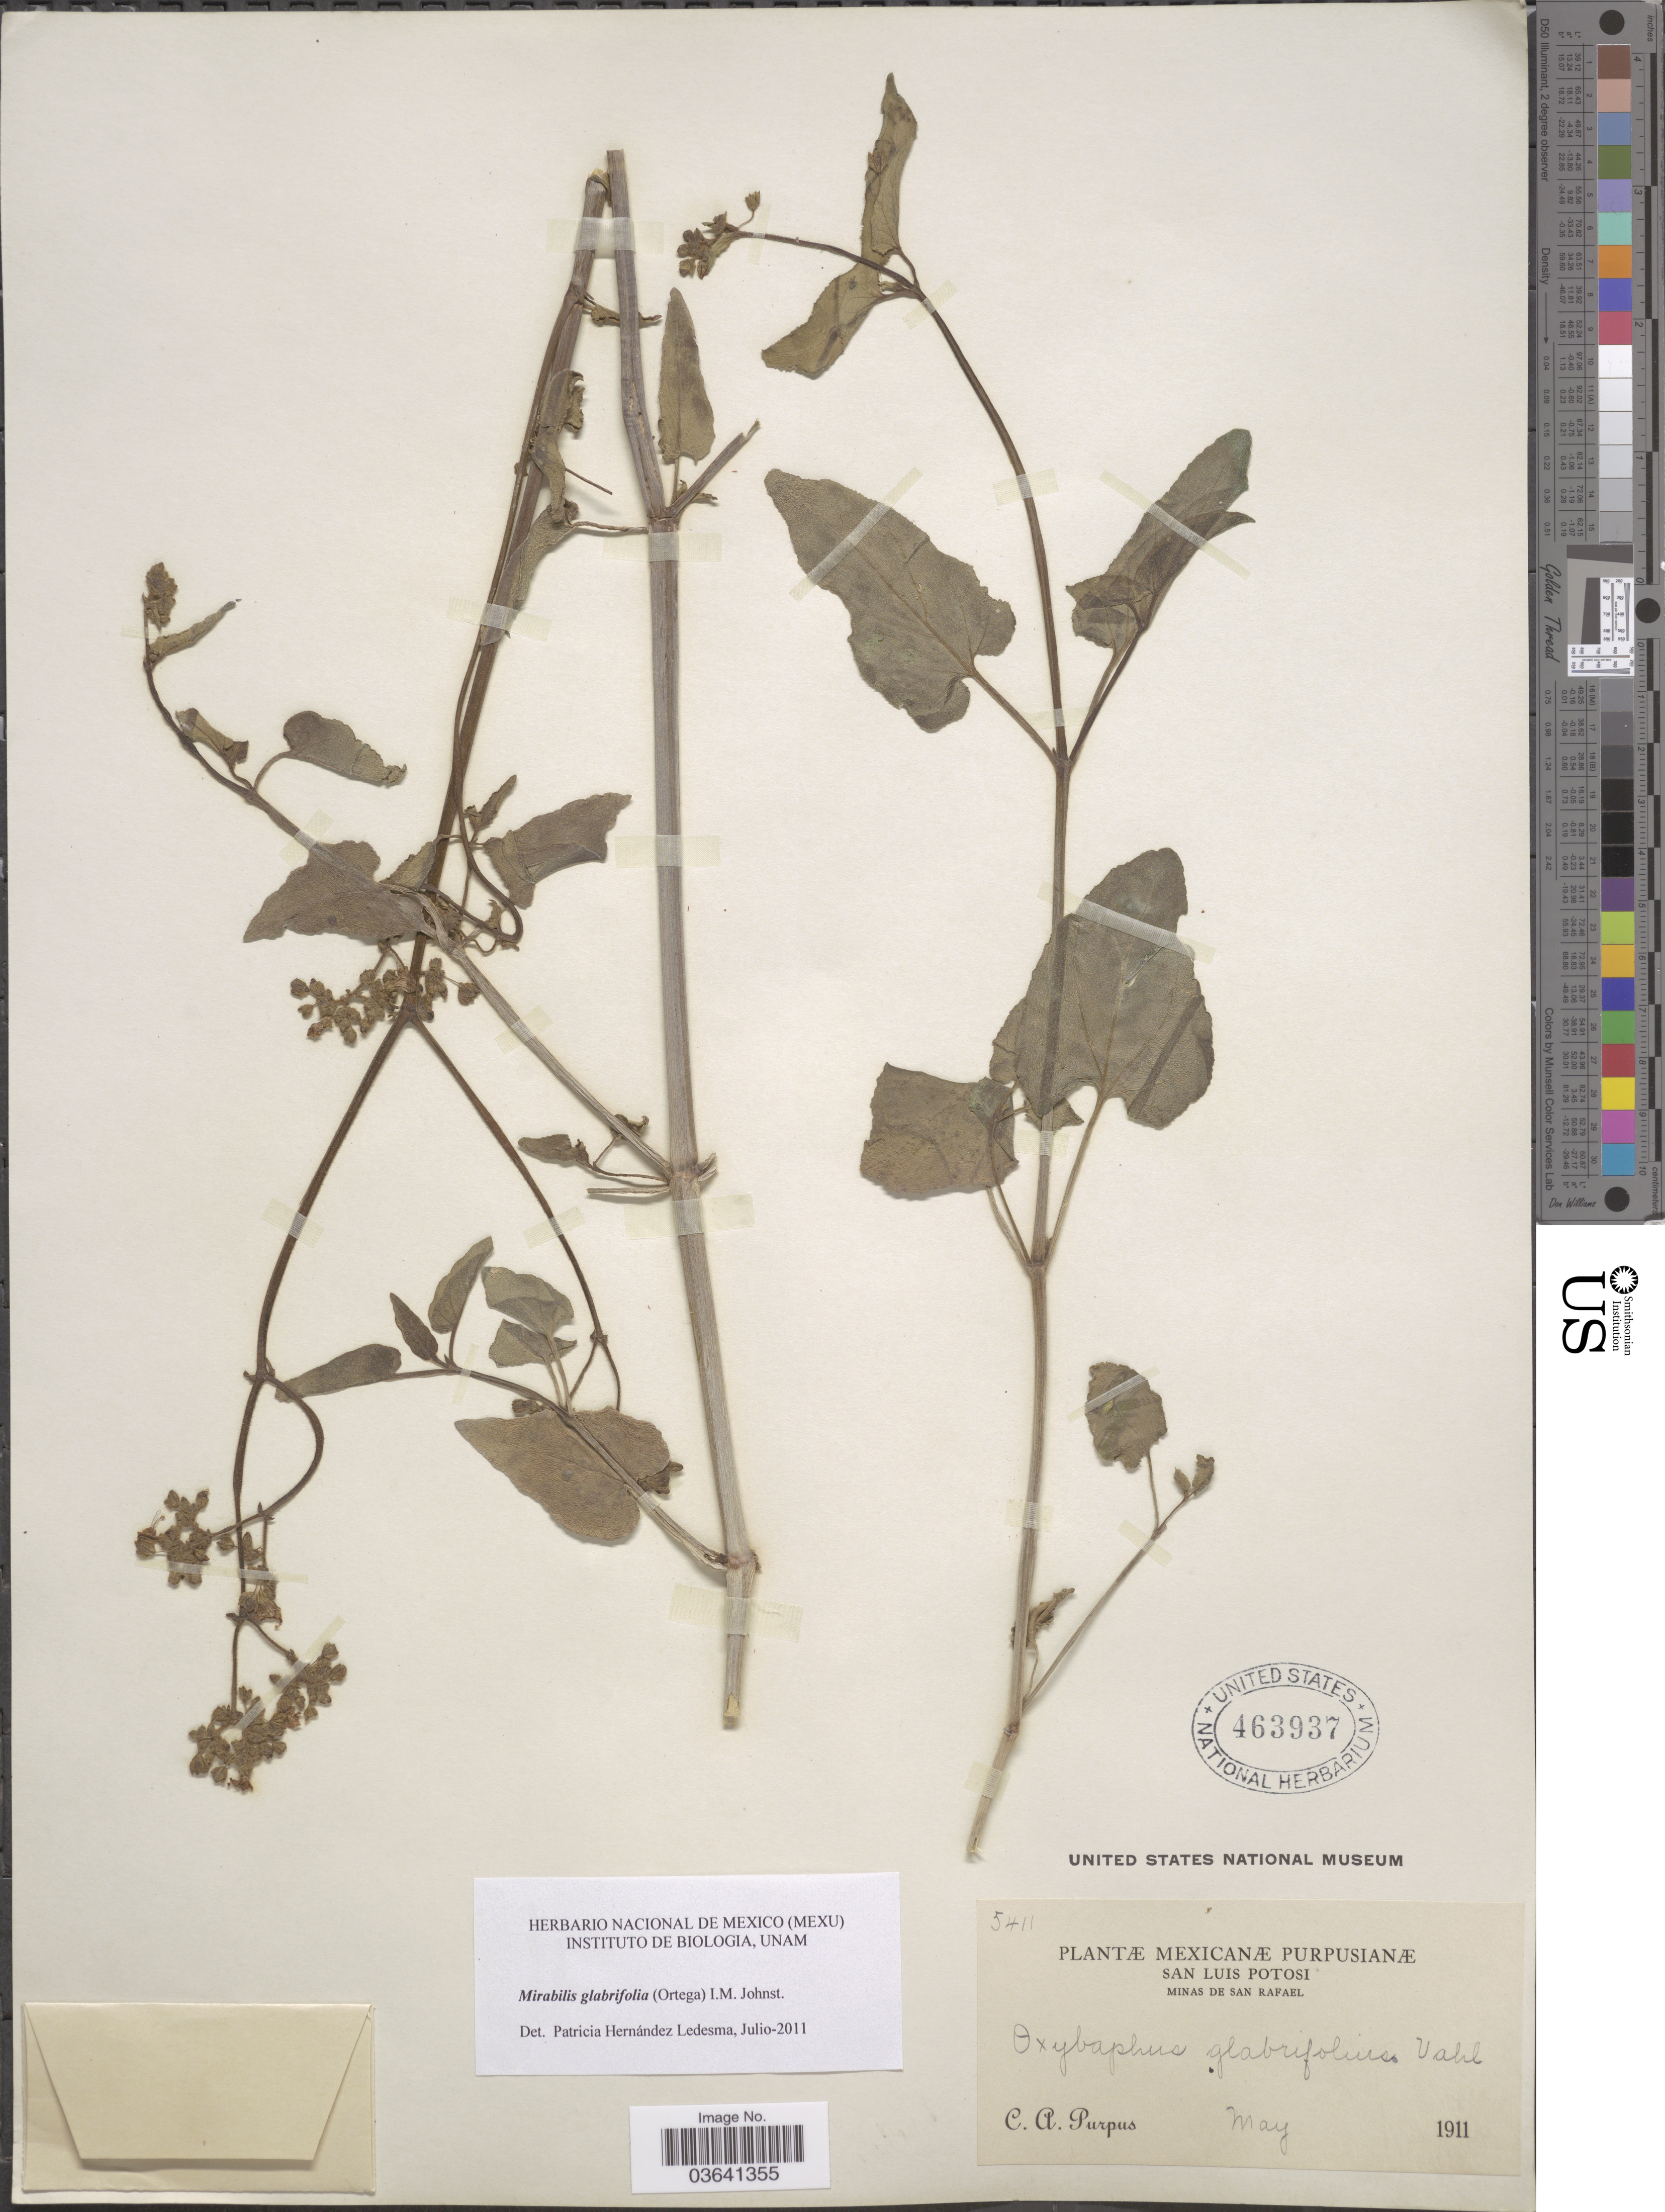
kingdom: Plantae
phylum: Tracheophyta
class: Magnoliopsida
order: Caryophyllales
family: Nyctaginaceae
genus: Mirabilis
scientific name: Mirabilis glabrifolia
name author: (Ort.) I.M. Johnst.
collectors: C. A. Purpus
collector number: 5411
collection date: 1911-05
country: Mexico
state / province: San Luis Potosí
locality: Minas de San Rafael.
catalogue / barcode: US 463937